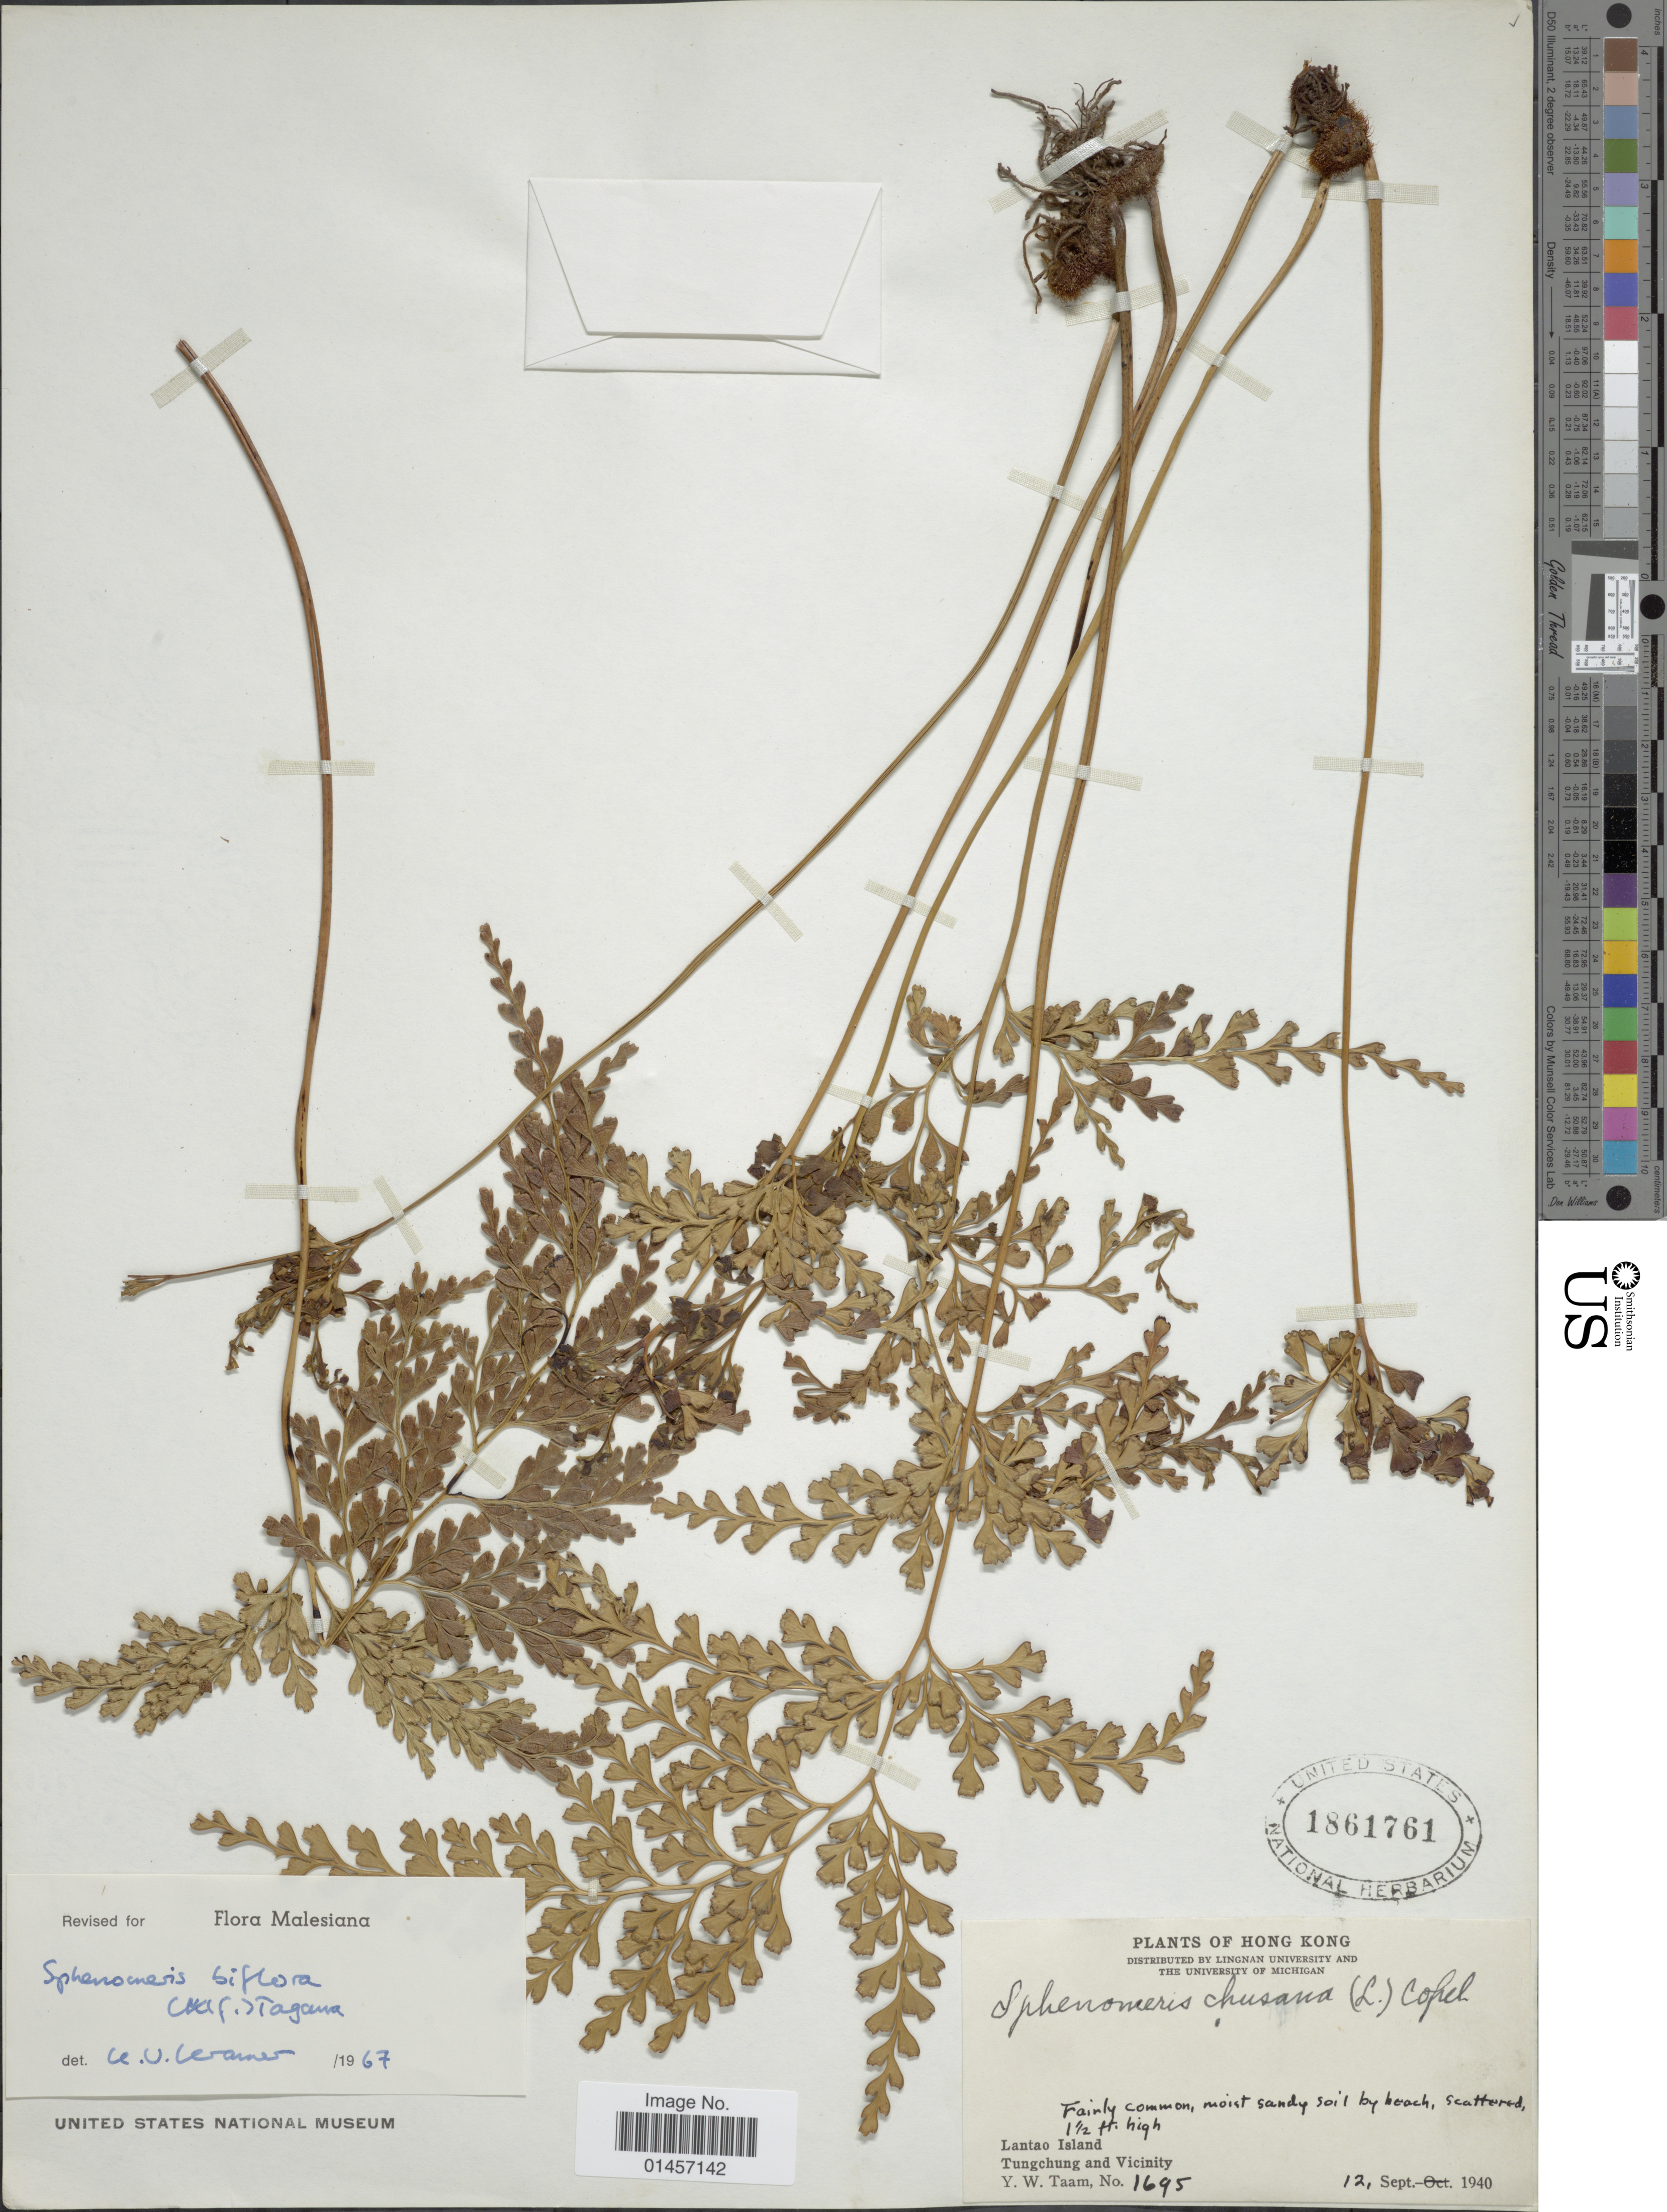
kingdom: Plantae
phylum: Tracheophyta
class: Polypodiopsida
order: Polypodiales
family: Lindsaeaceae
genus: Sphenomeris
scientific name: Sphenomeris biflora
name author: (Kaulf.) Mett.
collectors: Y. W. Taam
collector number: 1695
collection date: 1940-09-12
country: China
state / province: Hong Kong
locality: Hong Kong, Lantao Island, Tungchung and Vicinity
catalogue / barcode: US 1861761